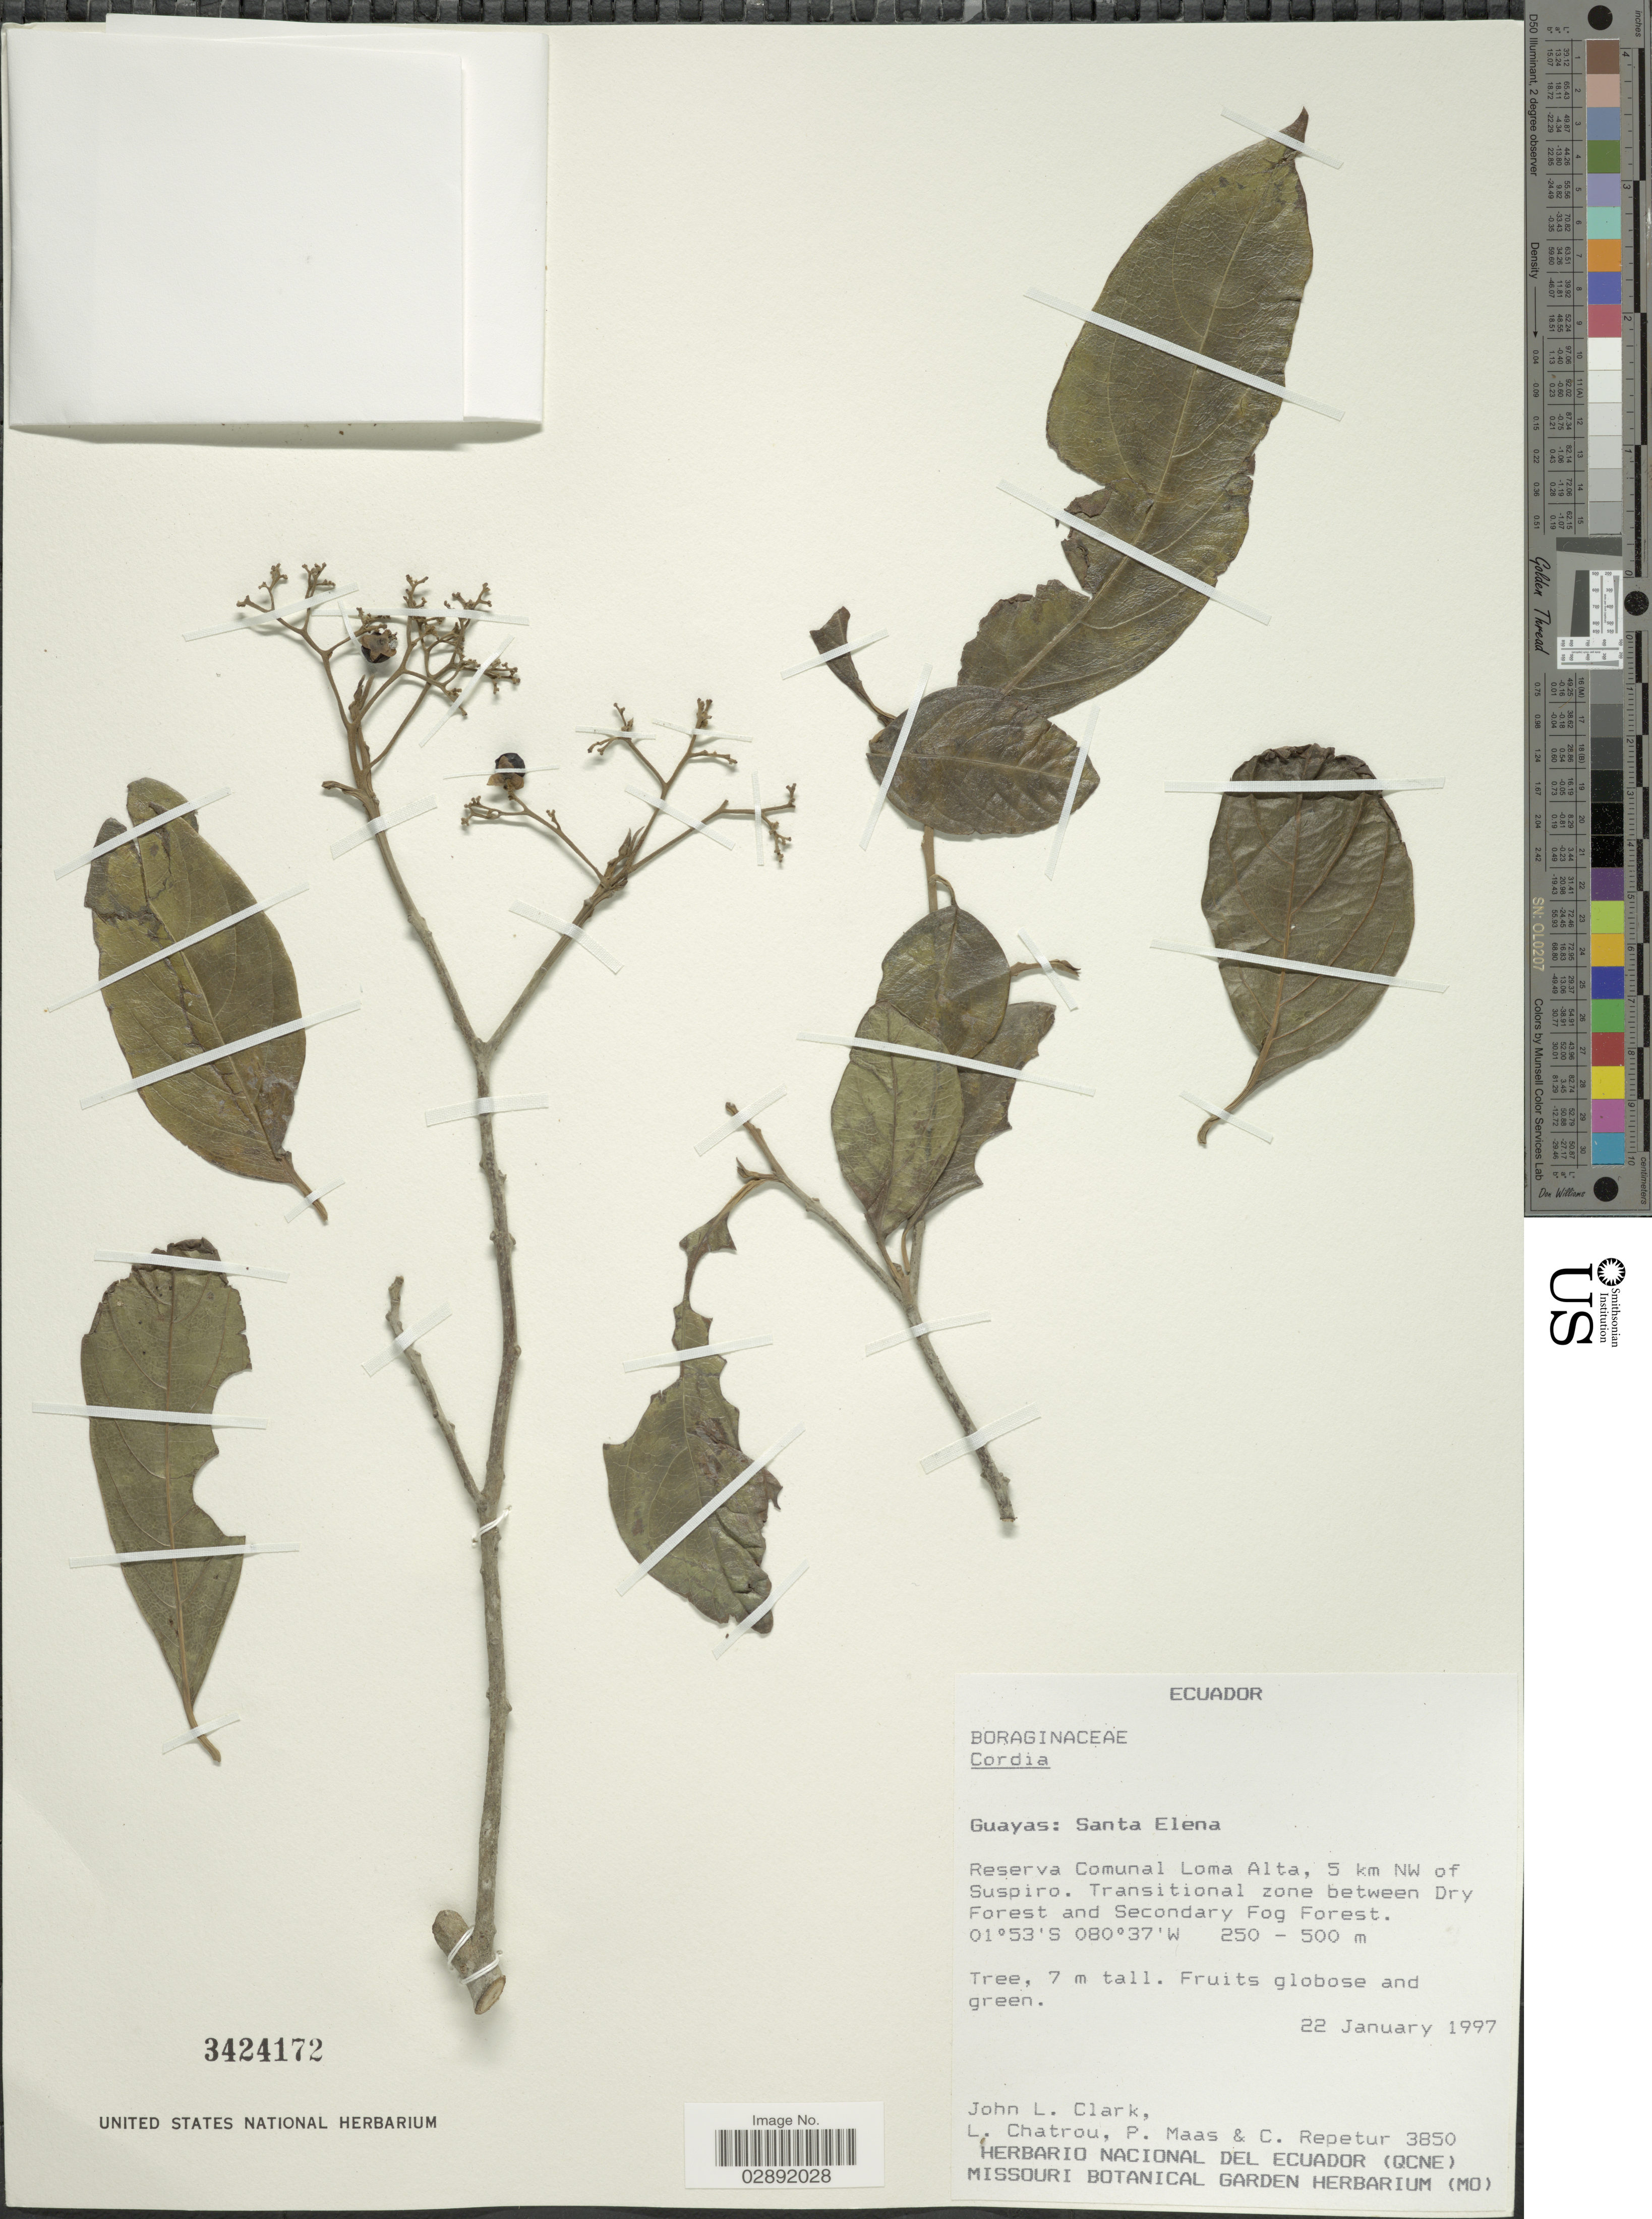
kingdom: Plantae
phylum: Tracheophyta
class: Magnoliopsida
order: Boraginales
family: Cordiaceae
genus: Cordia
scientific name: Cordia sp.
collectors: J. L. Clark, L. W. Chatrou, P. Maas & C. Repetur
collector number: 3850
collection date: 1997-01-22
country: Ecuador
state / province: Guayas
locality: Santa Elena, Reserva Comunal Loma Alta, 5 km NW of Suspiro. Transitional zone between Dry Forest and Secondary Fog Forest.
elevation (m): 250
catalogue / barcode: US 3424172